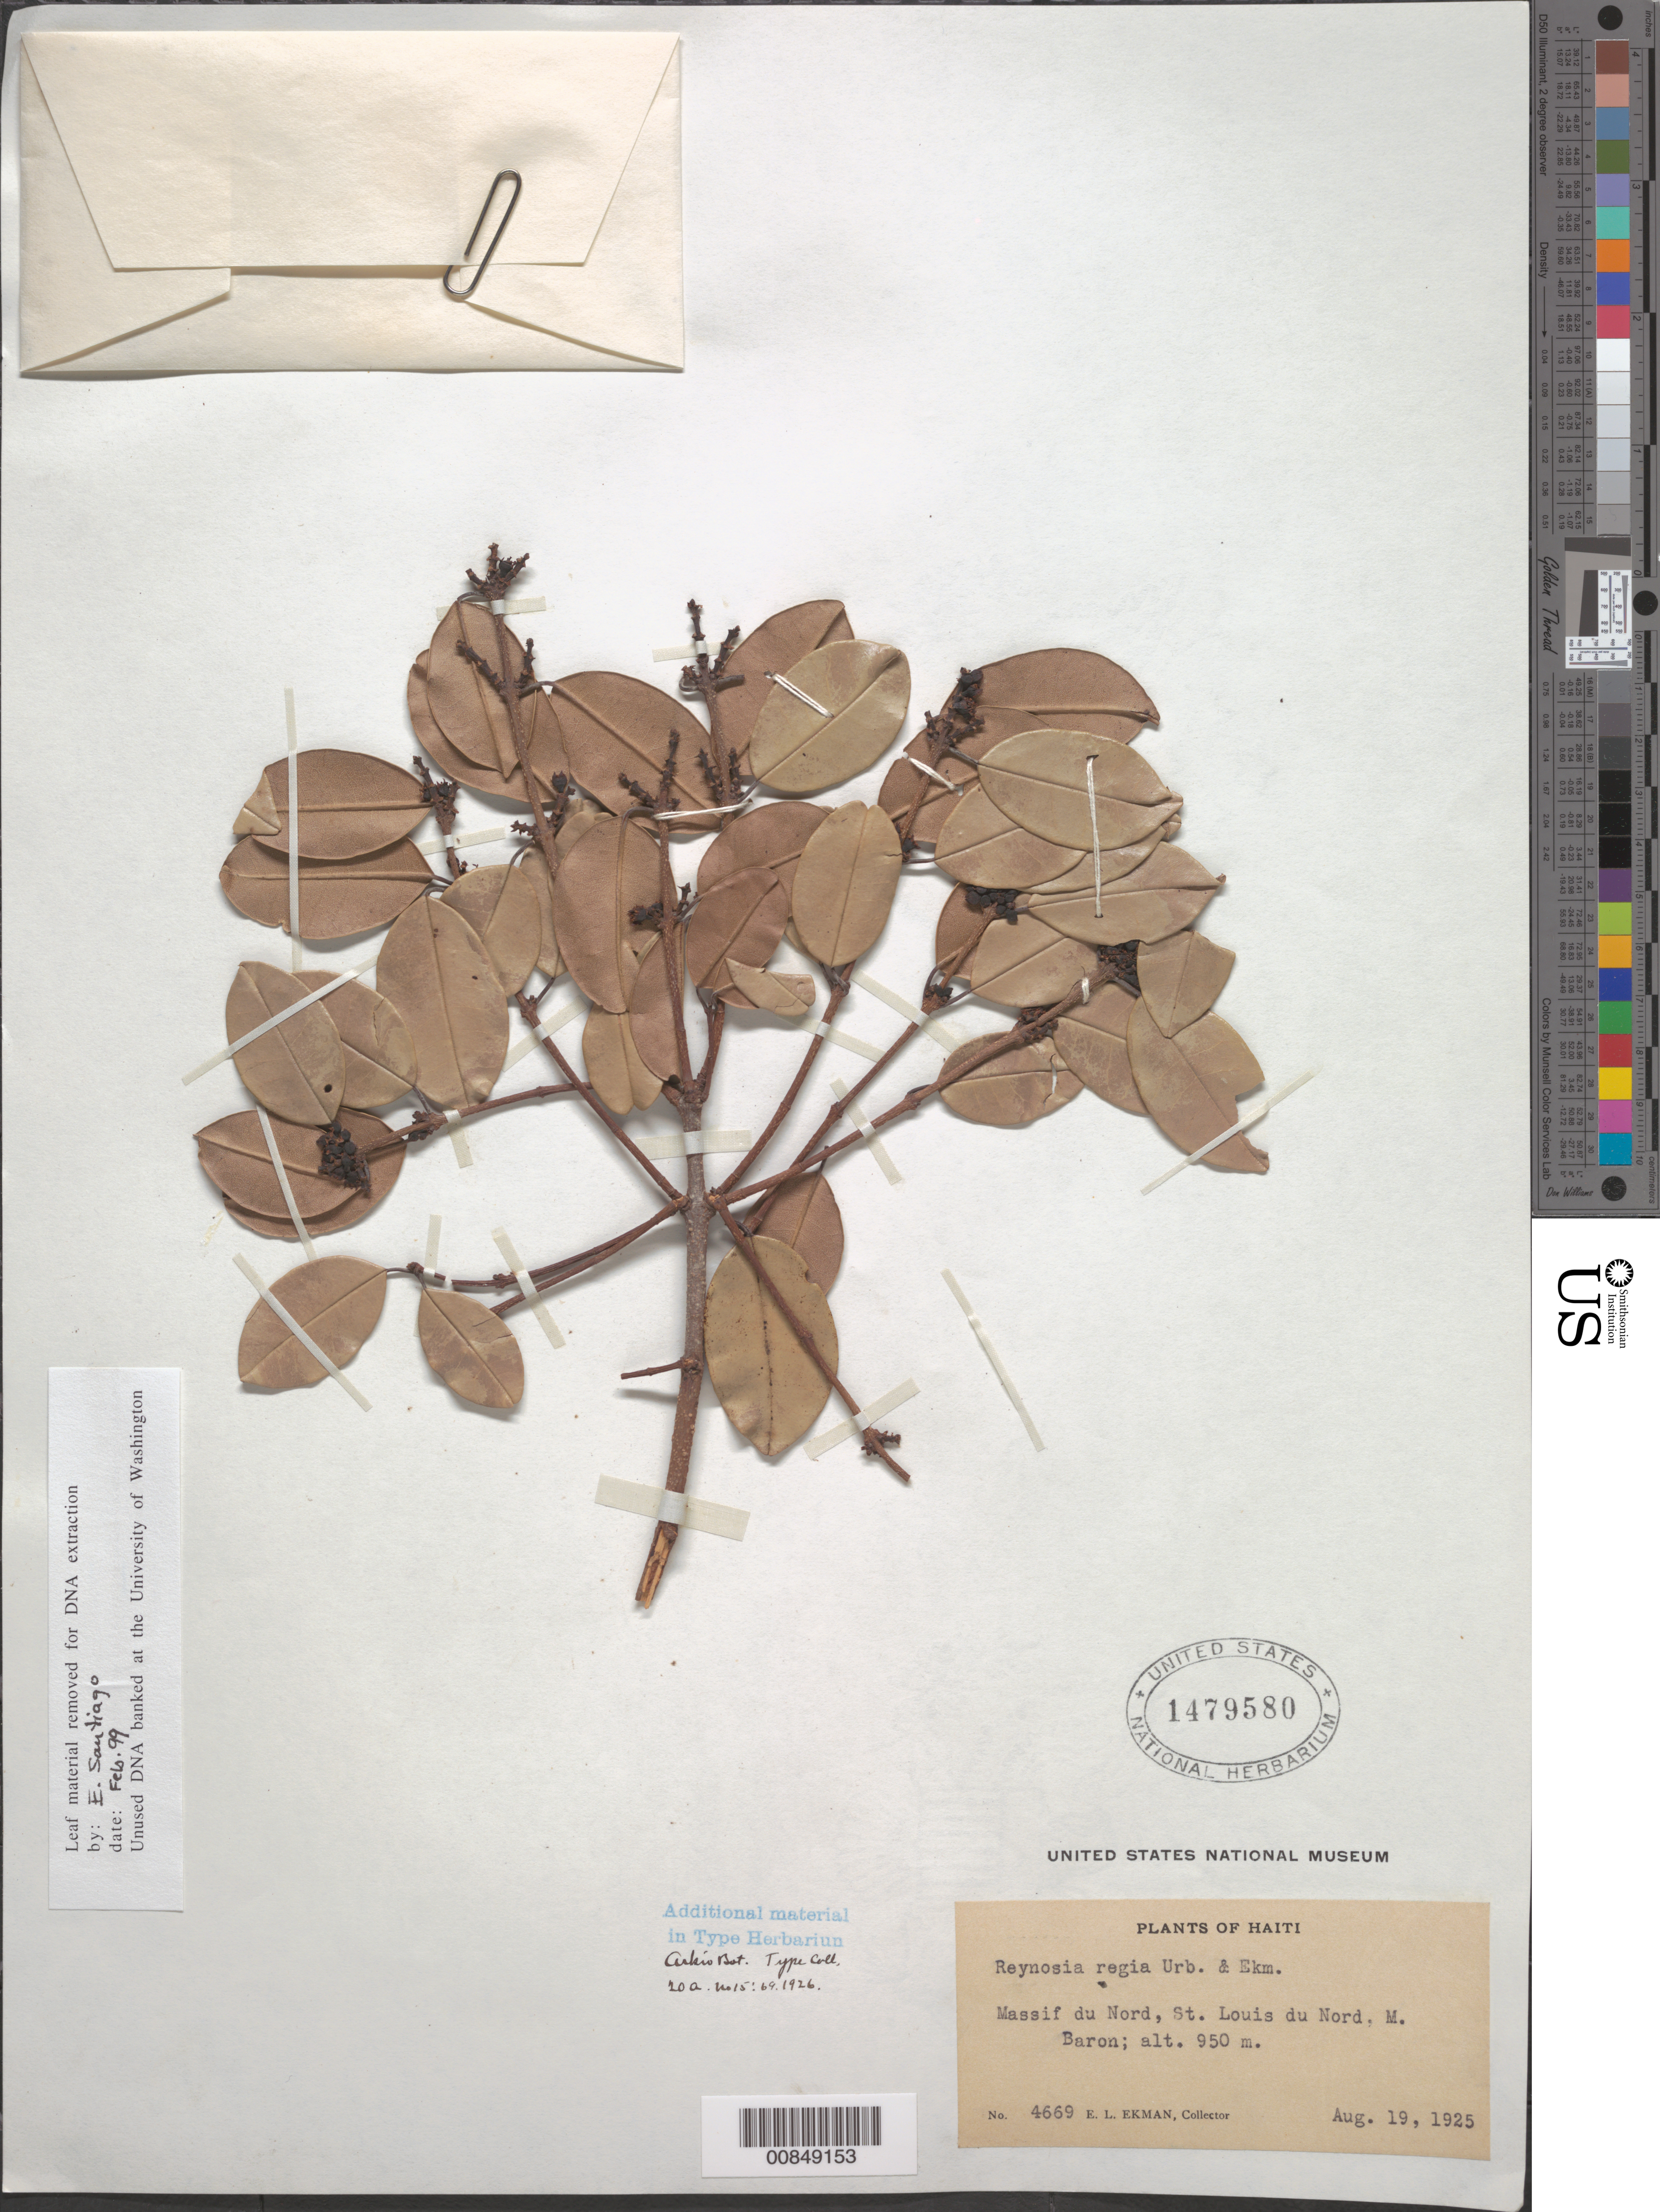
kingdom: Plantae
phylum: Tracheophyta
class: Magnoliopsida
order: Rosales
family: Rhamnaceae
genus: Reynosia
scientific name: Reynosia regia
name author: Urb. & Ekman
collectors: E. L. Ekman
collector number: H 4669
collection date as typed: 19 Aug 1925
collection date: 1925-08-19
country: Haiti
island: Hispaniola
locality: Massif du Nord, St. Louis du Nord, M. Baron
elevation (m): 950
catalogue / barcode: US 1479580